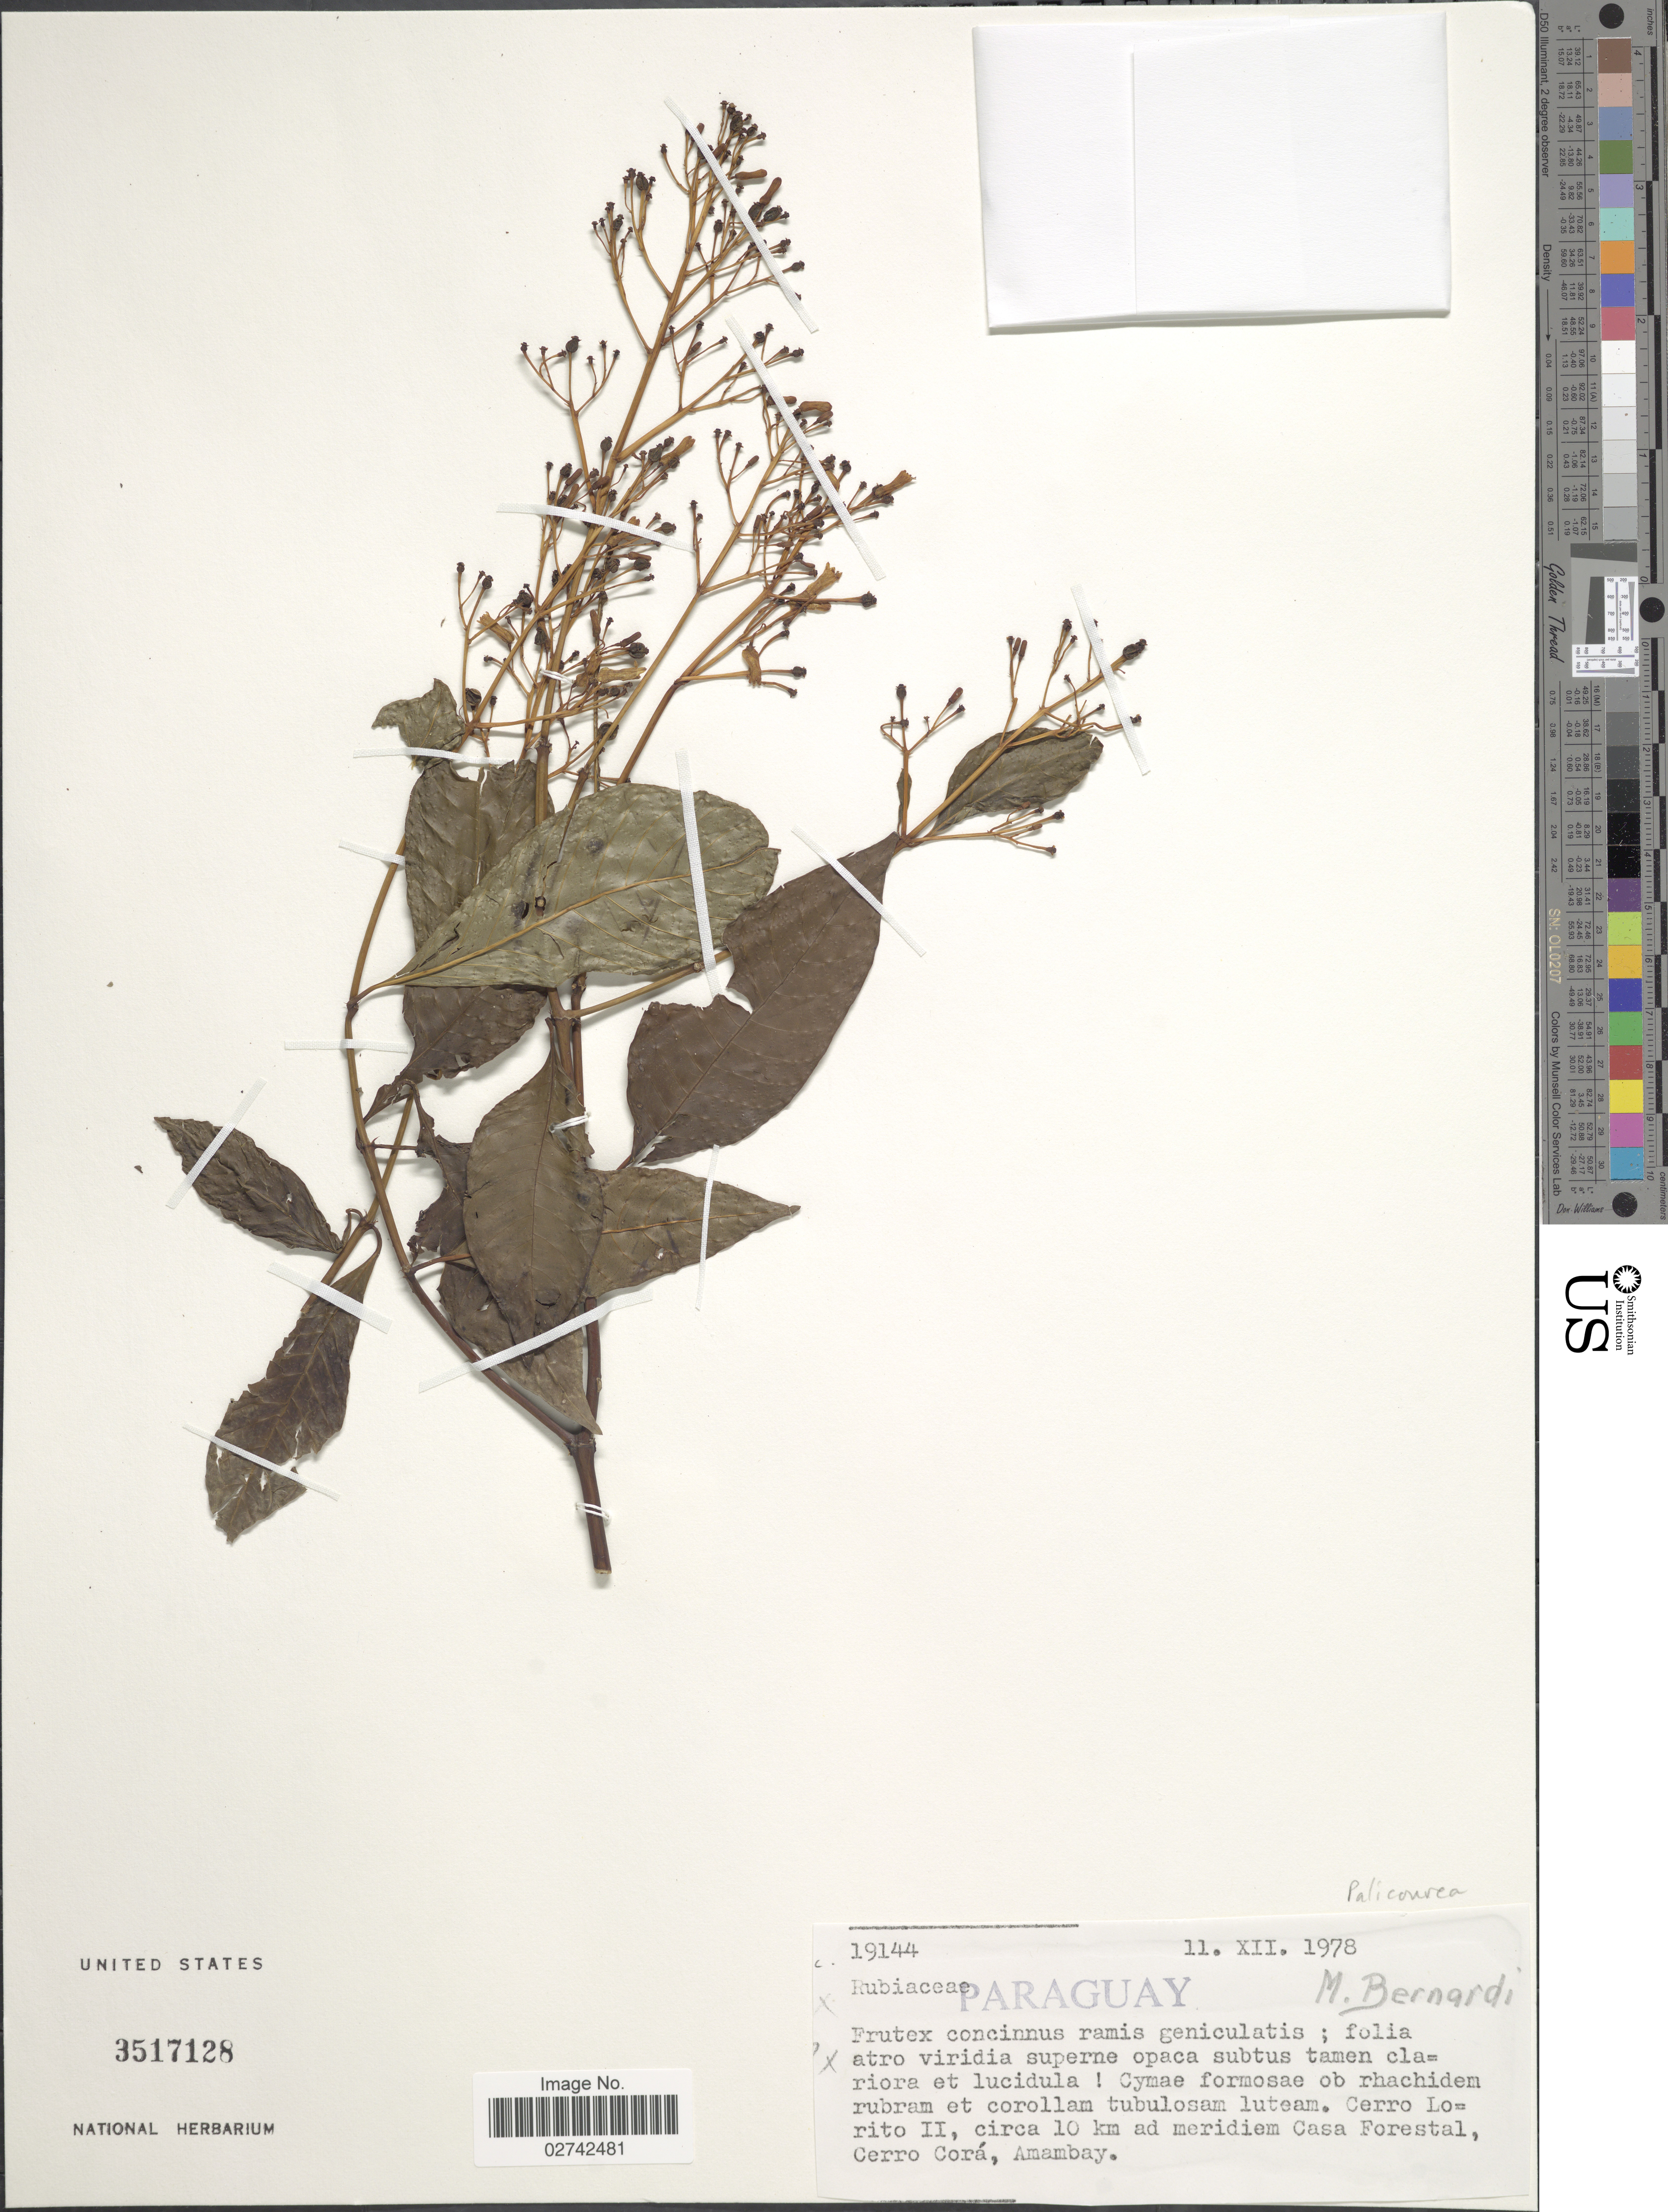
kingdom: Plantae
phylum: Tracheophyta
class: Magnoliopsida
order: Gentianales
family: Rubiaceae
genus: Palicourea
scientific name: Palicourea sp.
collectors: M. Bernardi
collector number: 19144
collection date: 1978-12-11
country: Paraguay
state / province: Amambay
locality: Cerro Lorito II, circa 10 km ad meridiem Casa Forestal, Cerro Cora, Amabay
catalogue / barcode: US 3517128